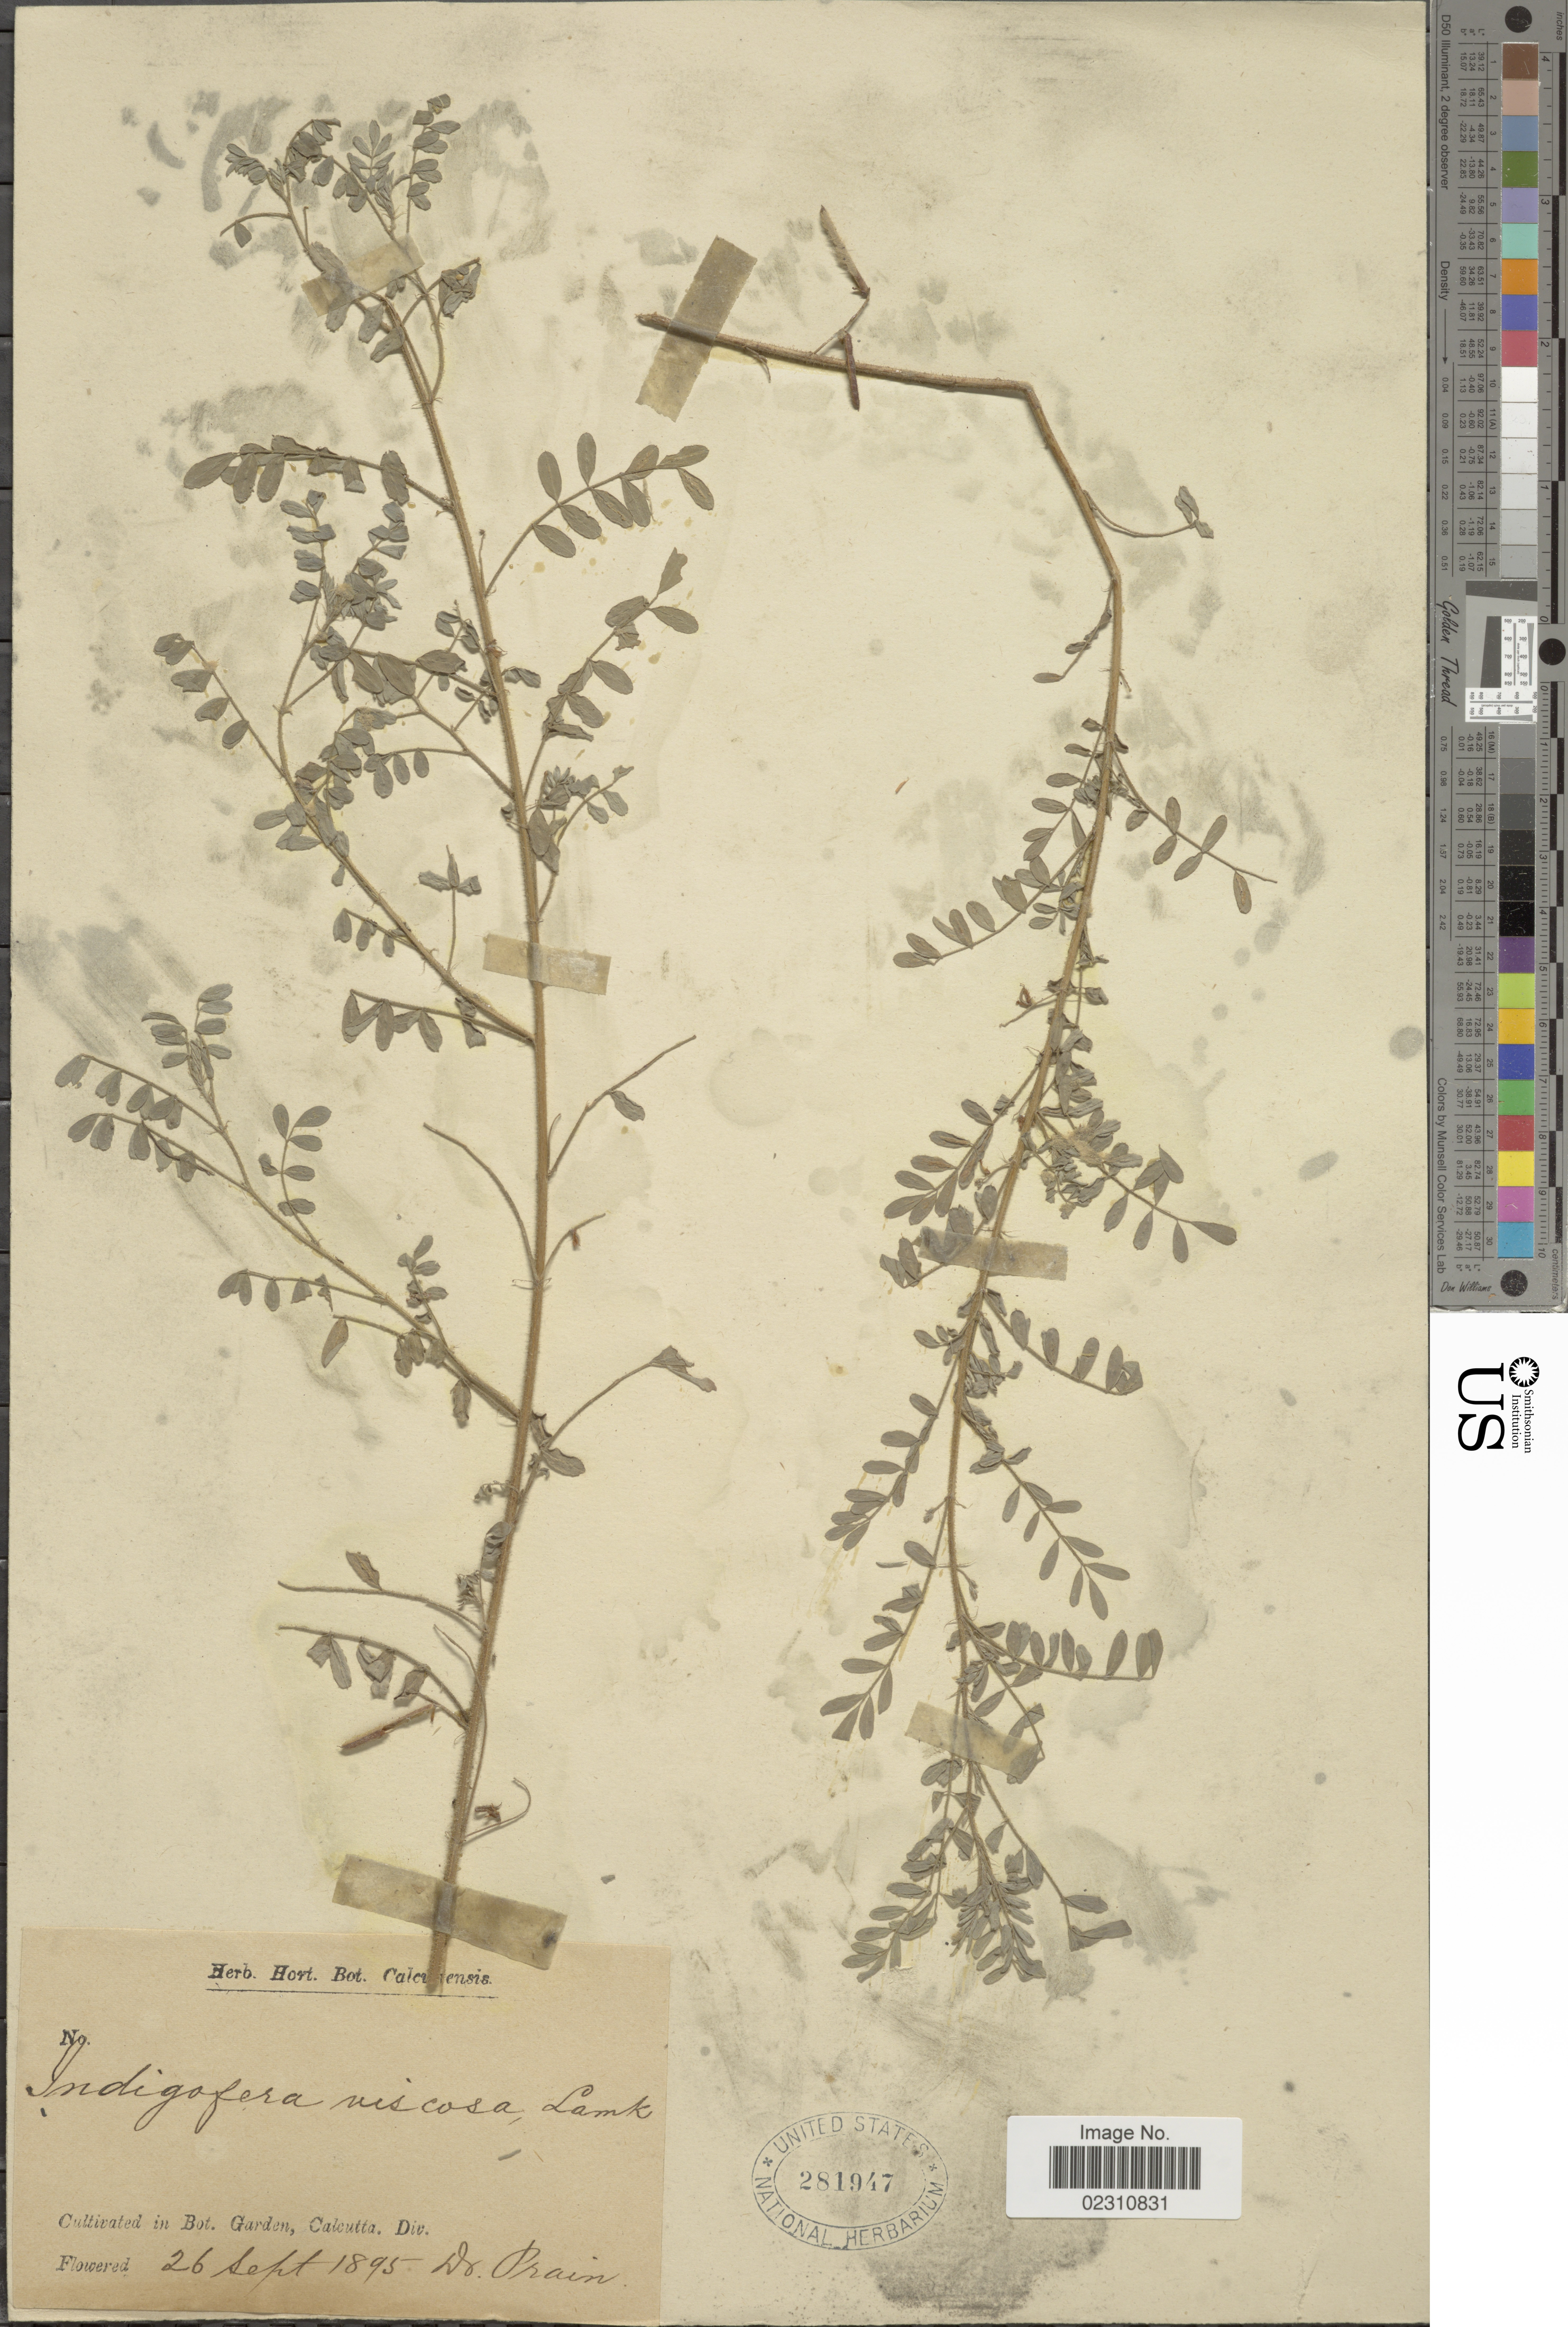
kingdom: Plantae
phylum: Tracheophyta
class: Magnoliopsida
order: Fabales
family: Fabaceae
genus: Indigofera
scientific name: Indigofera colutea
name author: (Burm. f.) Merr.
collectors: -- Prain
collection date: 1895-09-26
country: India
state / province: West Bengal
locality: Bot. Garden, Calcutta, Div.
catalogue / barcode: US 281947